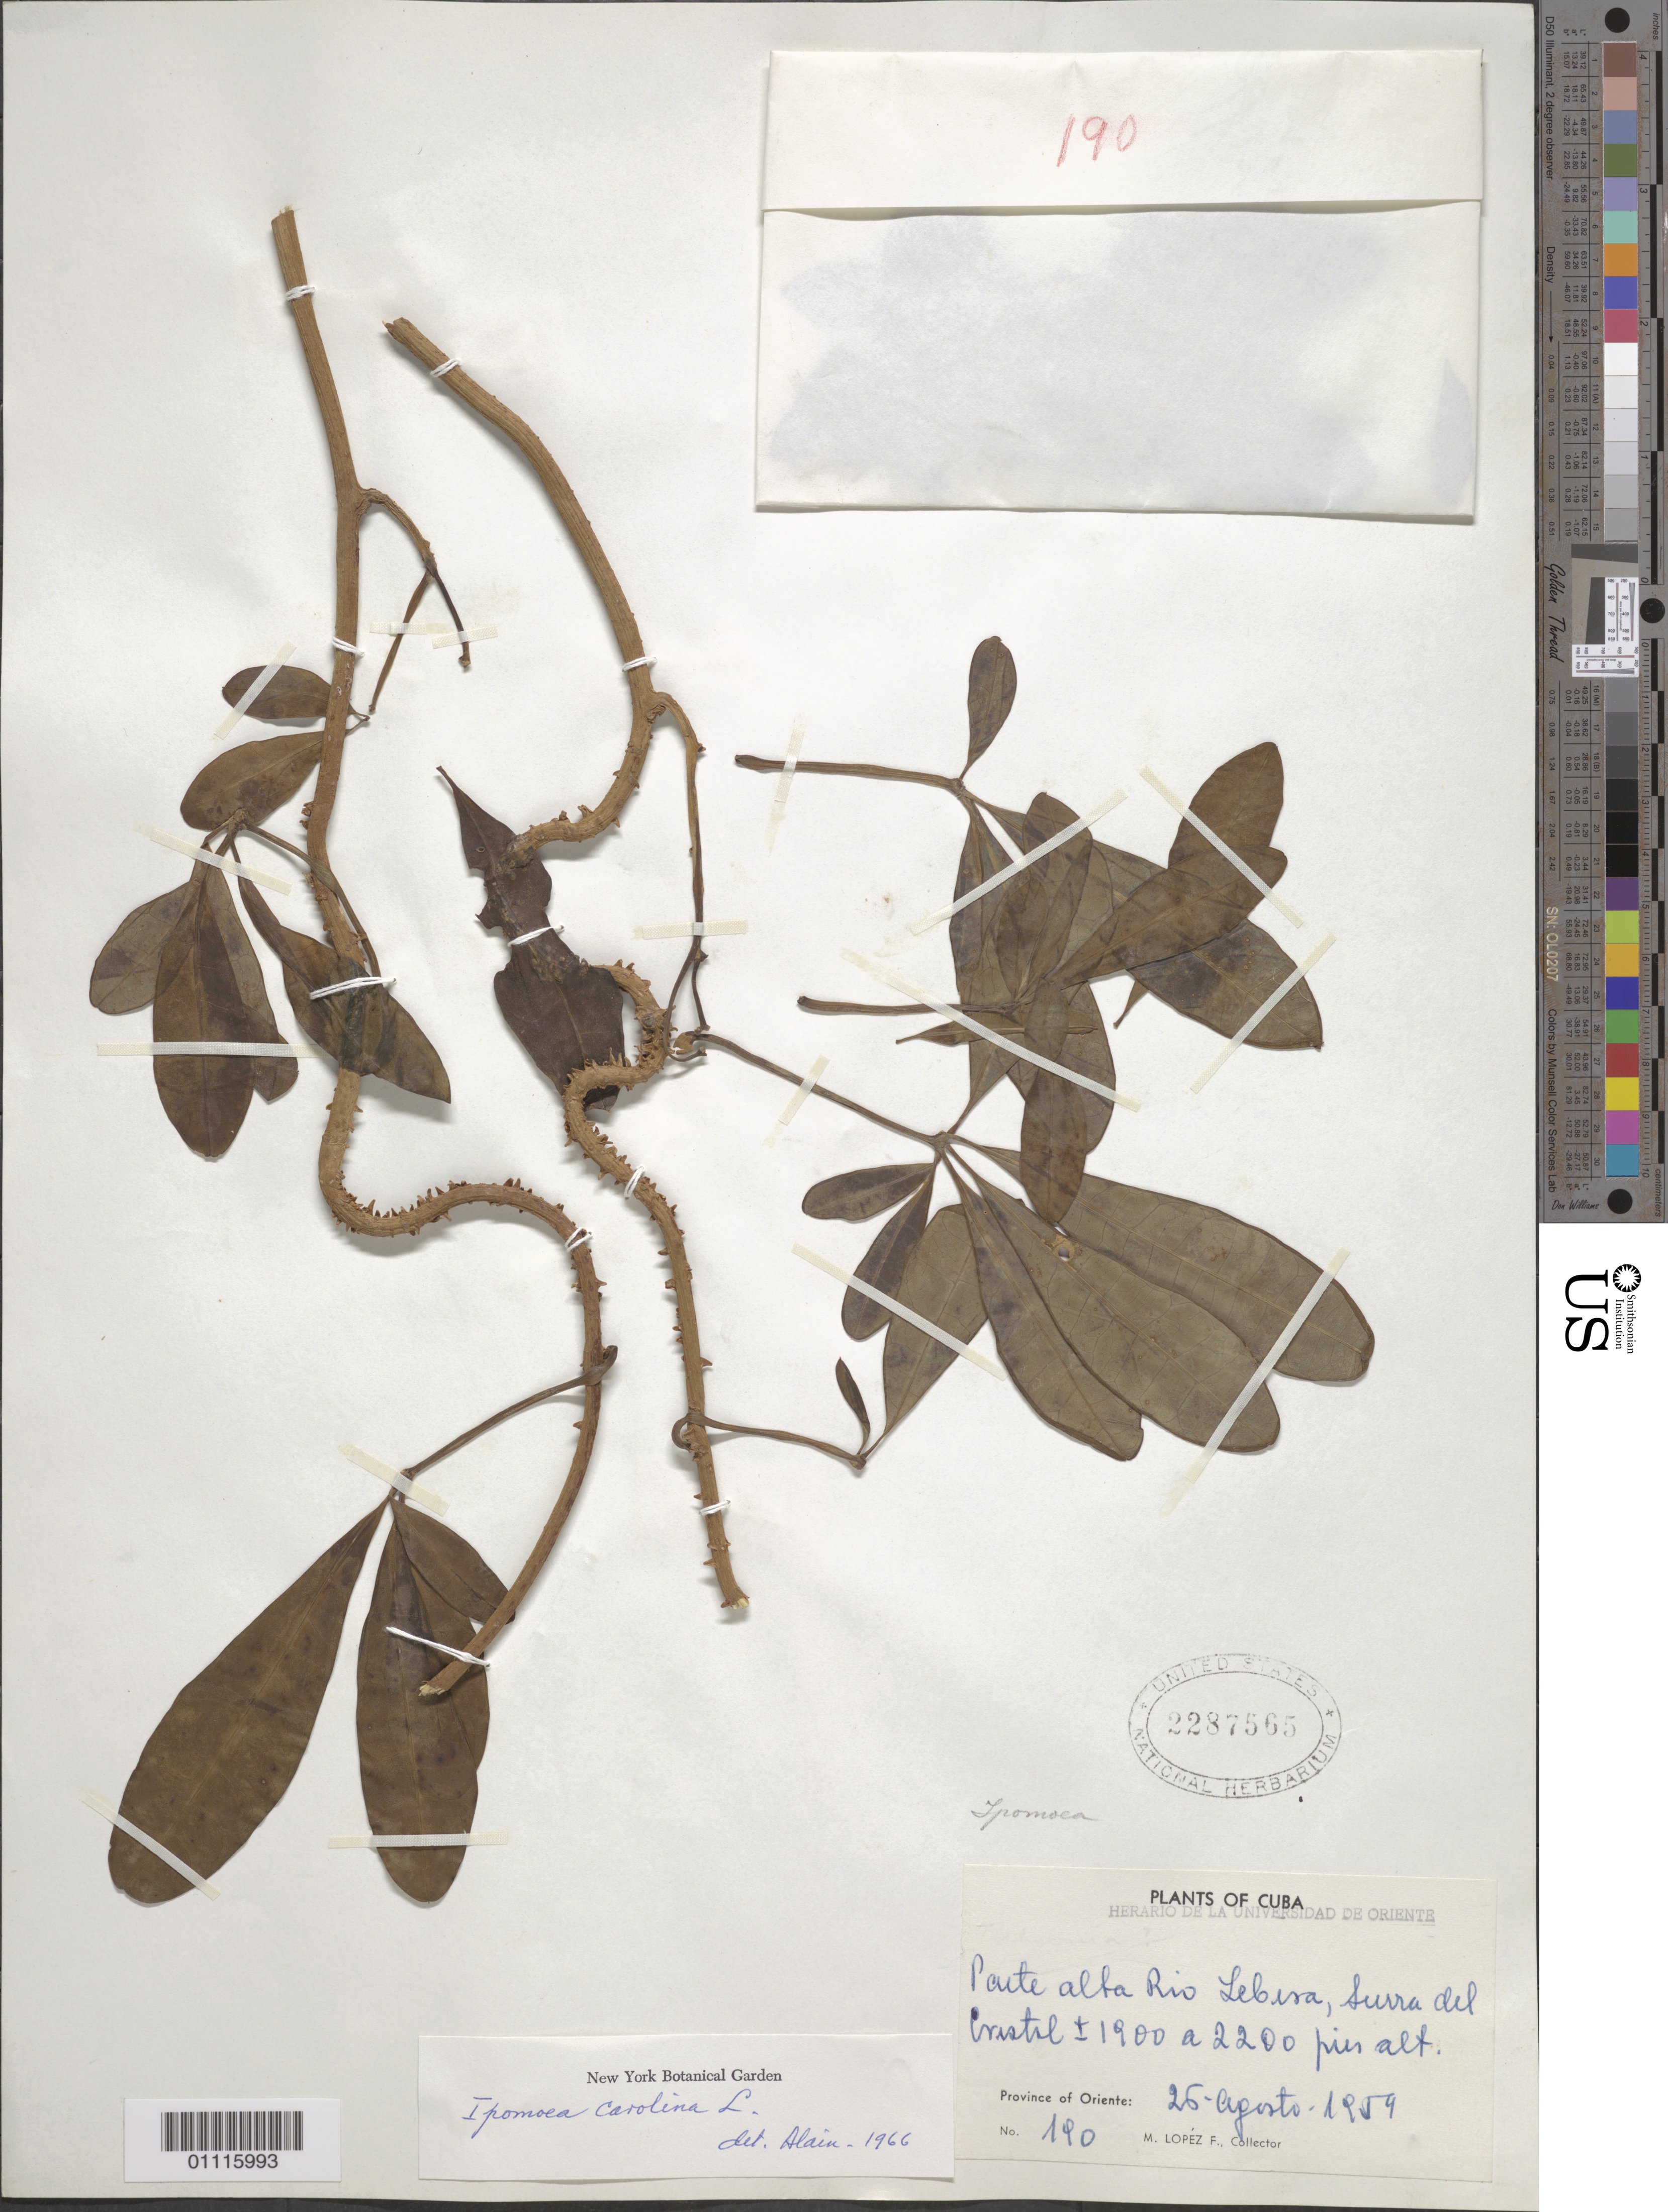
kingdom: Plantae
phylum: Tracheophyta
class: Magnoliopsida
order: Solanales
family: Convolvulaceae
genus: Ipomoea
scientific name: Ipomoea carolina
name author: L.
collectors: M. López Figueiras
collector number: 190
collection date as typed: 25 Aug 1959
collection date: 1959-08-25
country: Cuba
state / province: Holguín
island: Cuba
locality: Paute alta Rio Lebera, Sierra del Cristal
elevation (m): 1900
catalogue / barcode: US 2287565